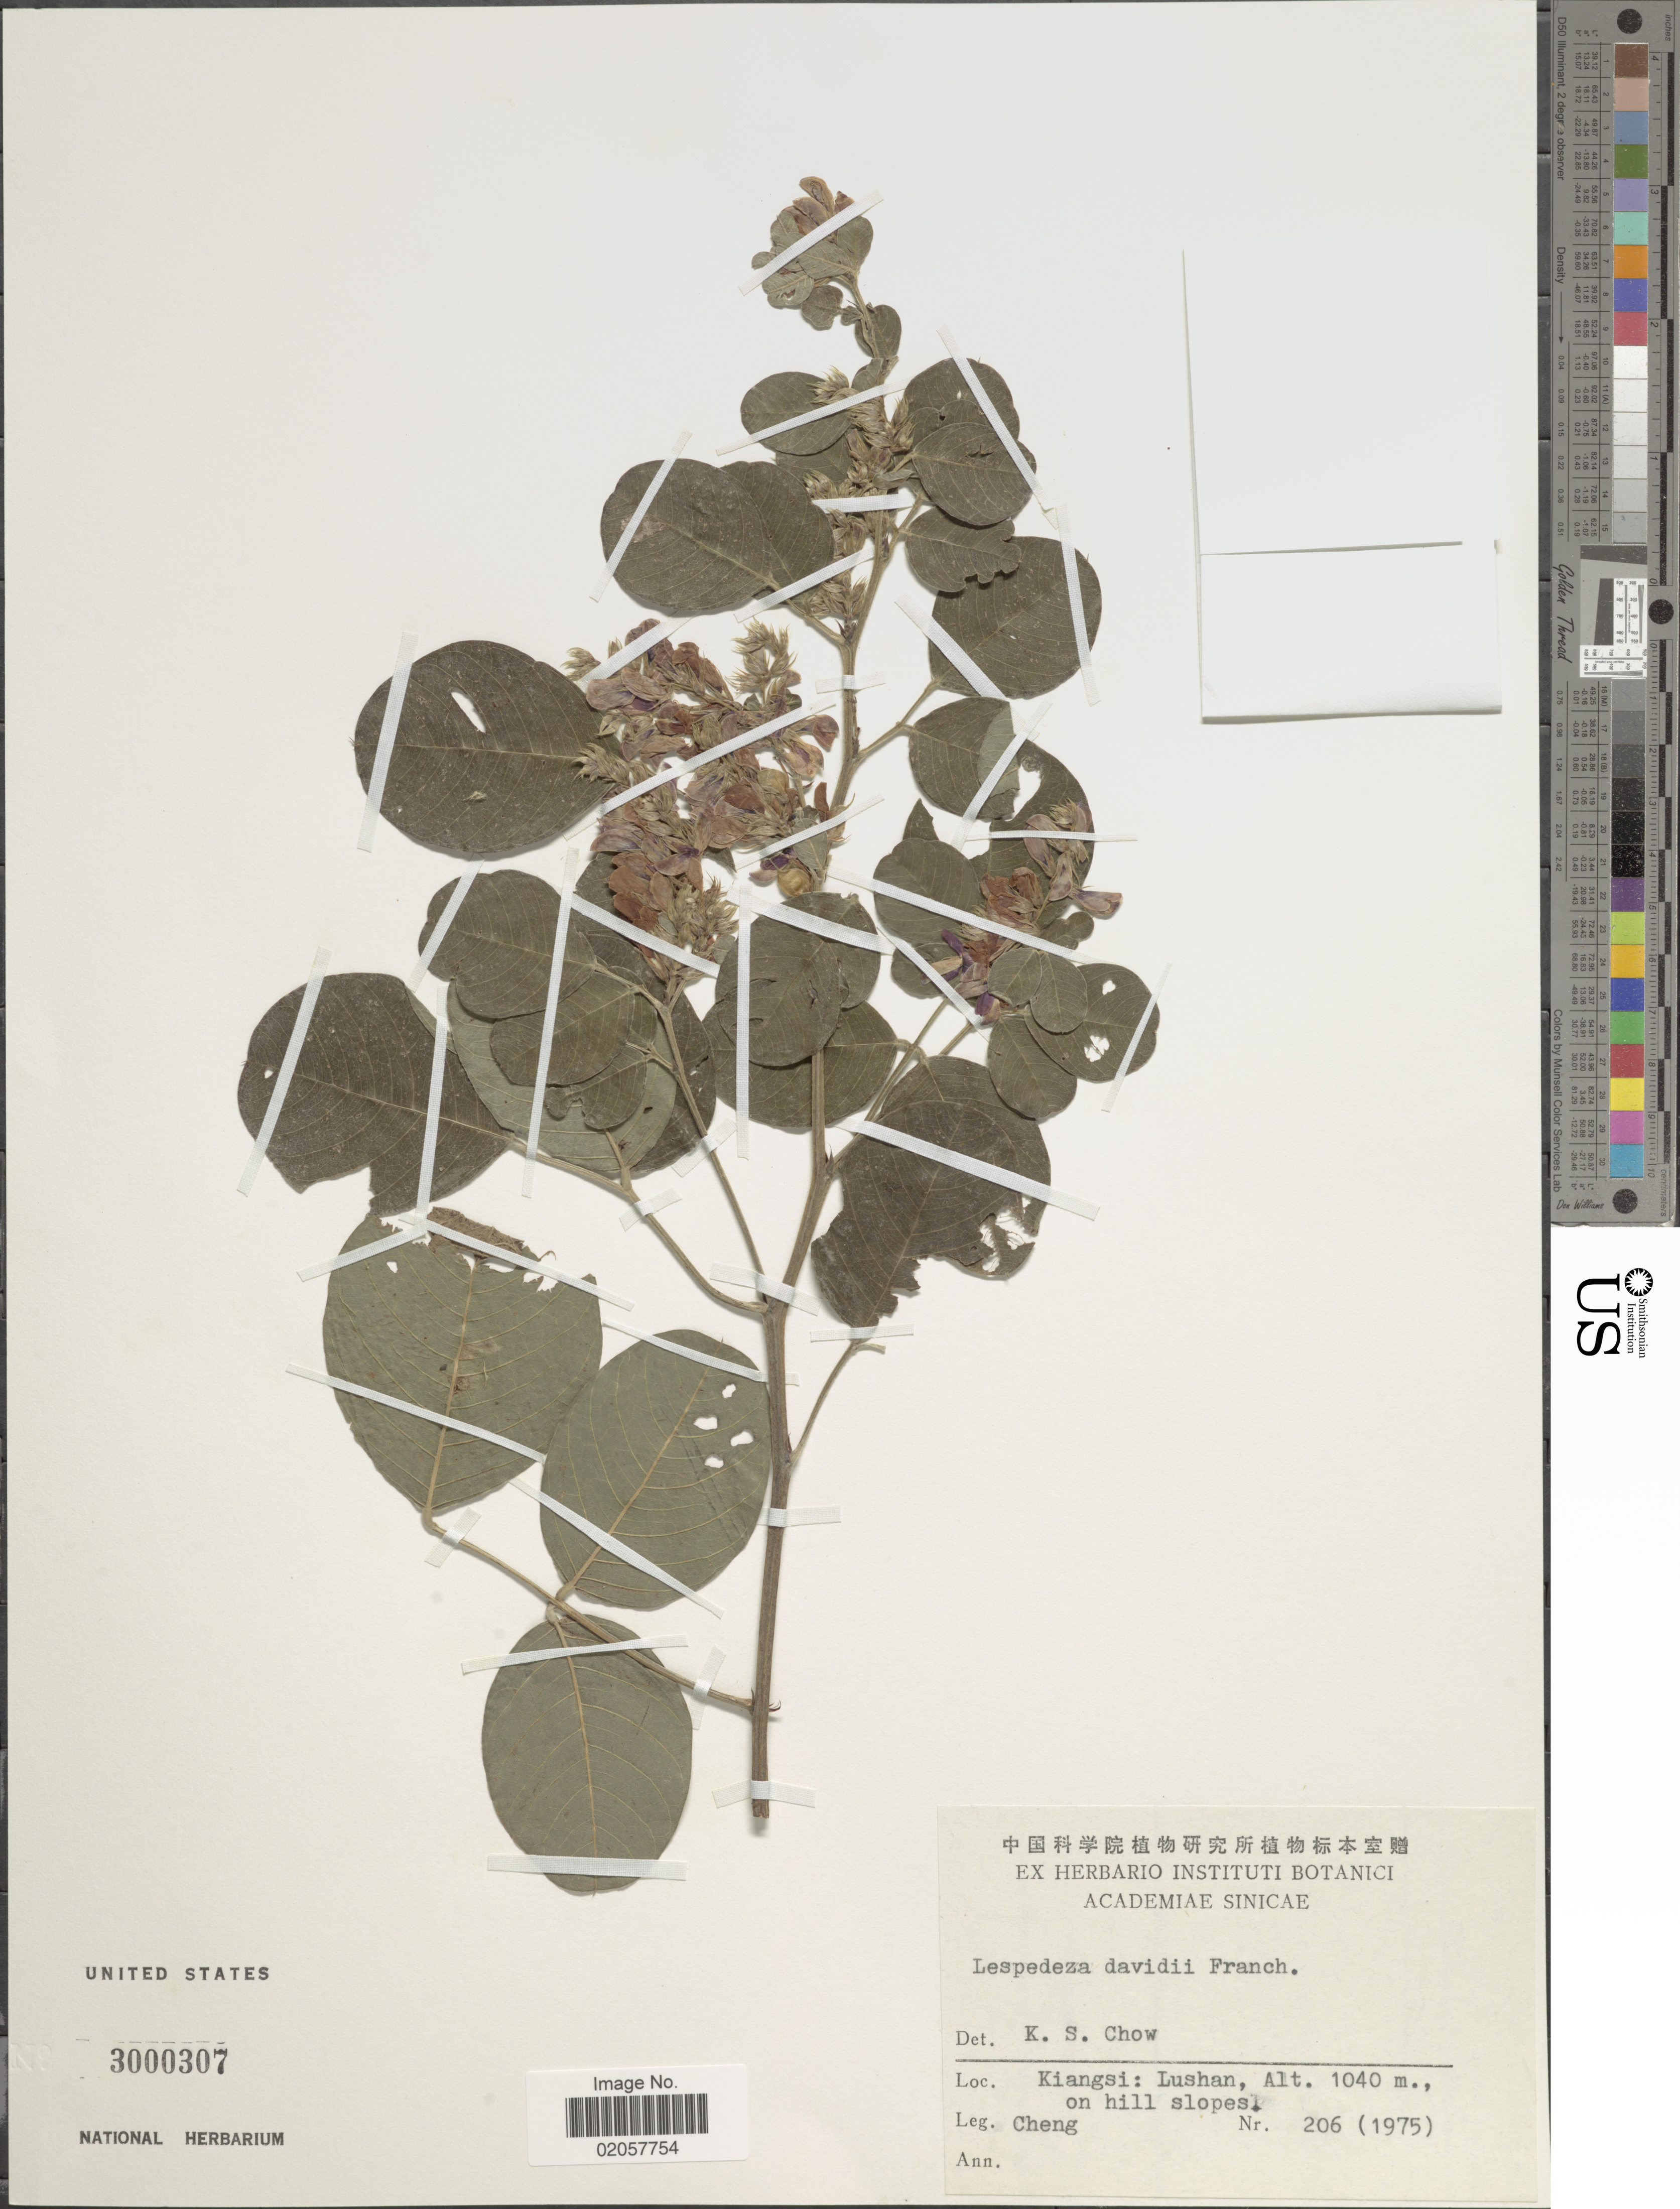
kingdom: Plantae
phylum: Tracheophyta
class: Magnoliopsida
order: Fabales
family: Fabaceae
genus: Lespedeza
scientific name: Lespedeza davidii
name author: Franch.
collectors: -. Cheng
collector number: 206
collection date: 1975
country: China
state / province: Jiangxi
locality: Kiangs: Lushan, on hill slopes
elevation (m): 1040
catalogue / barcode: US 3000307